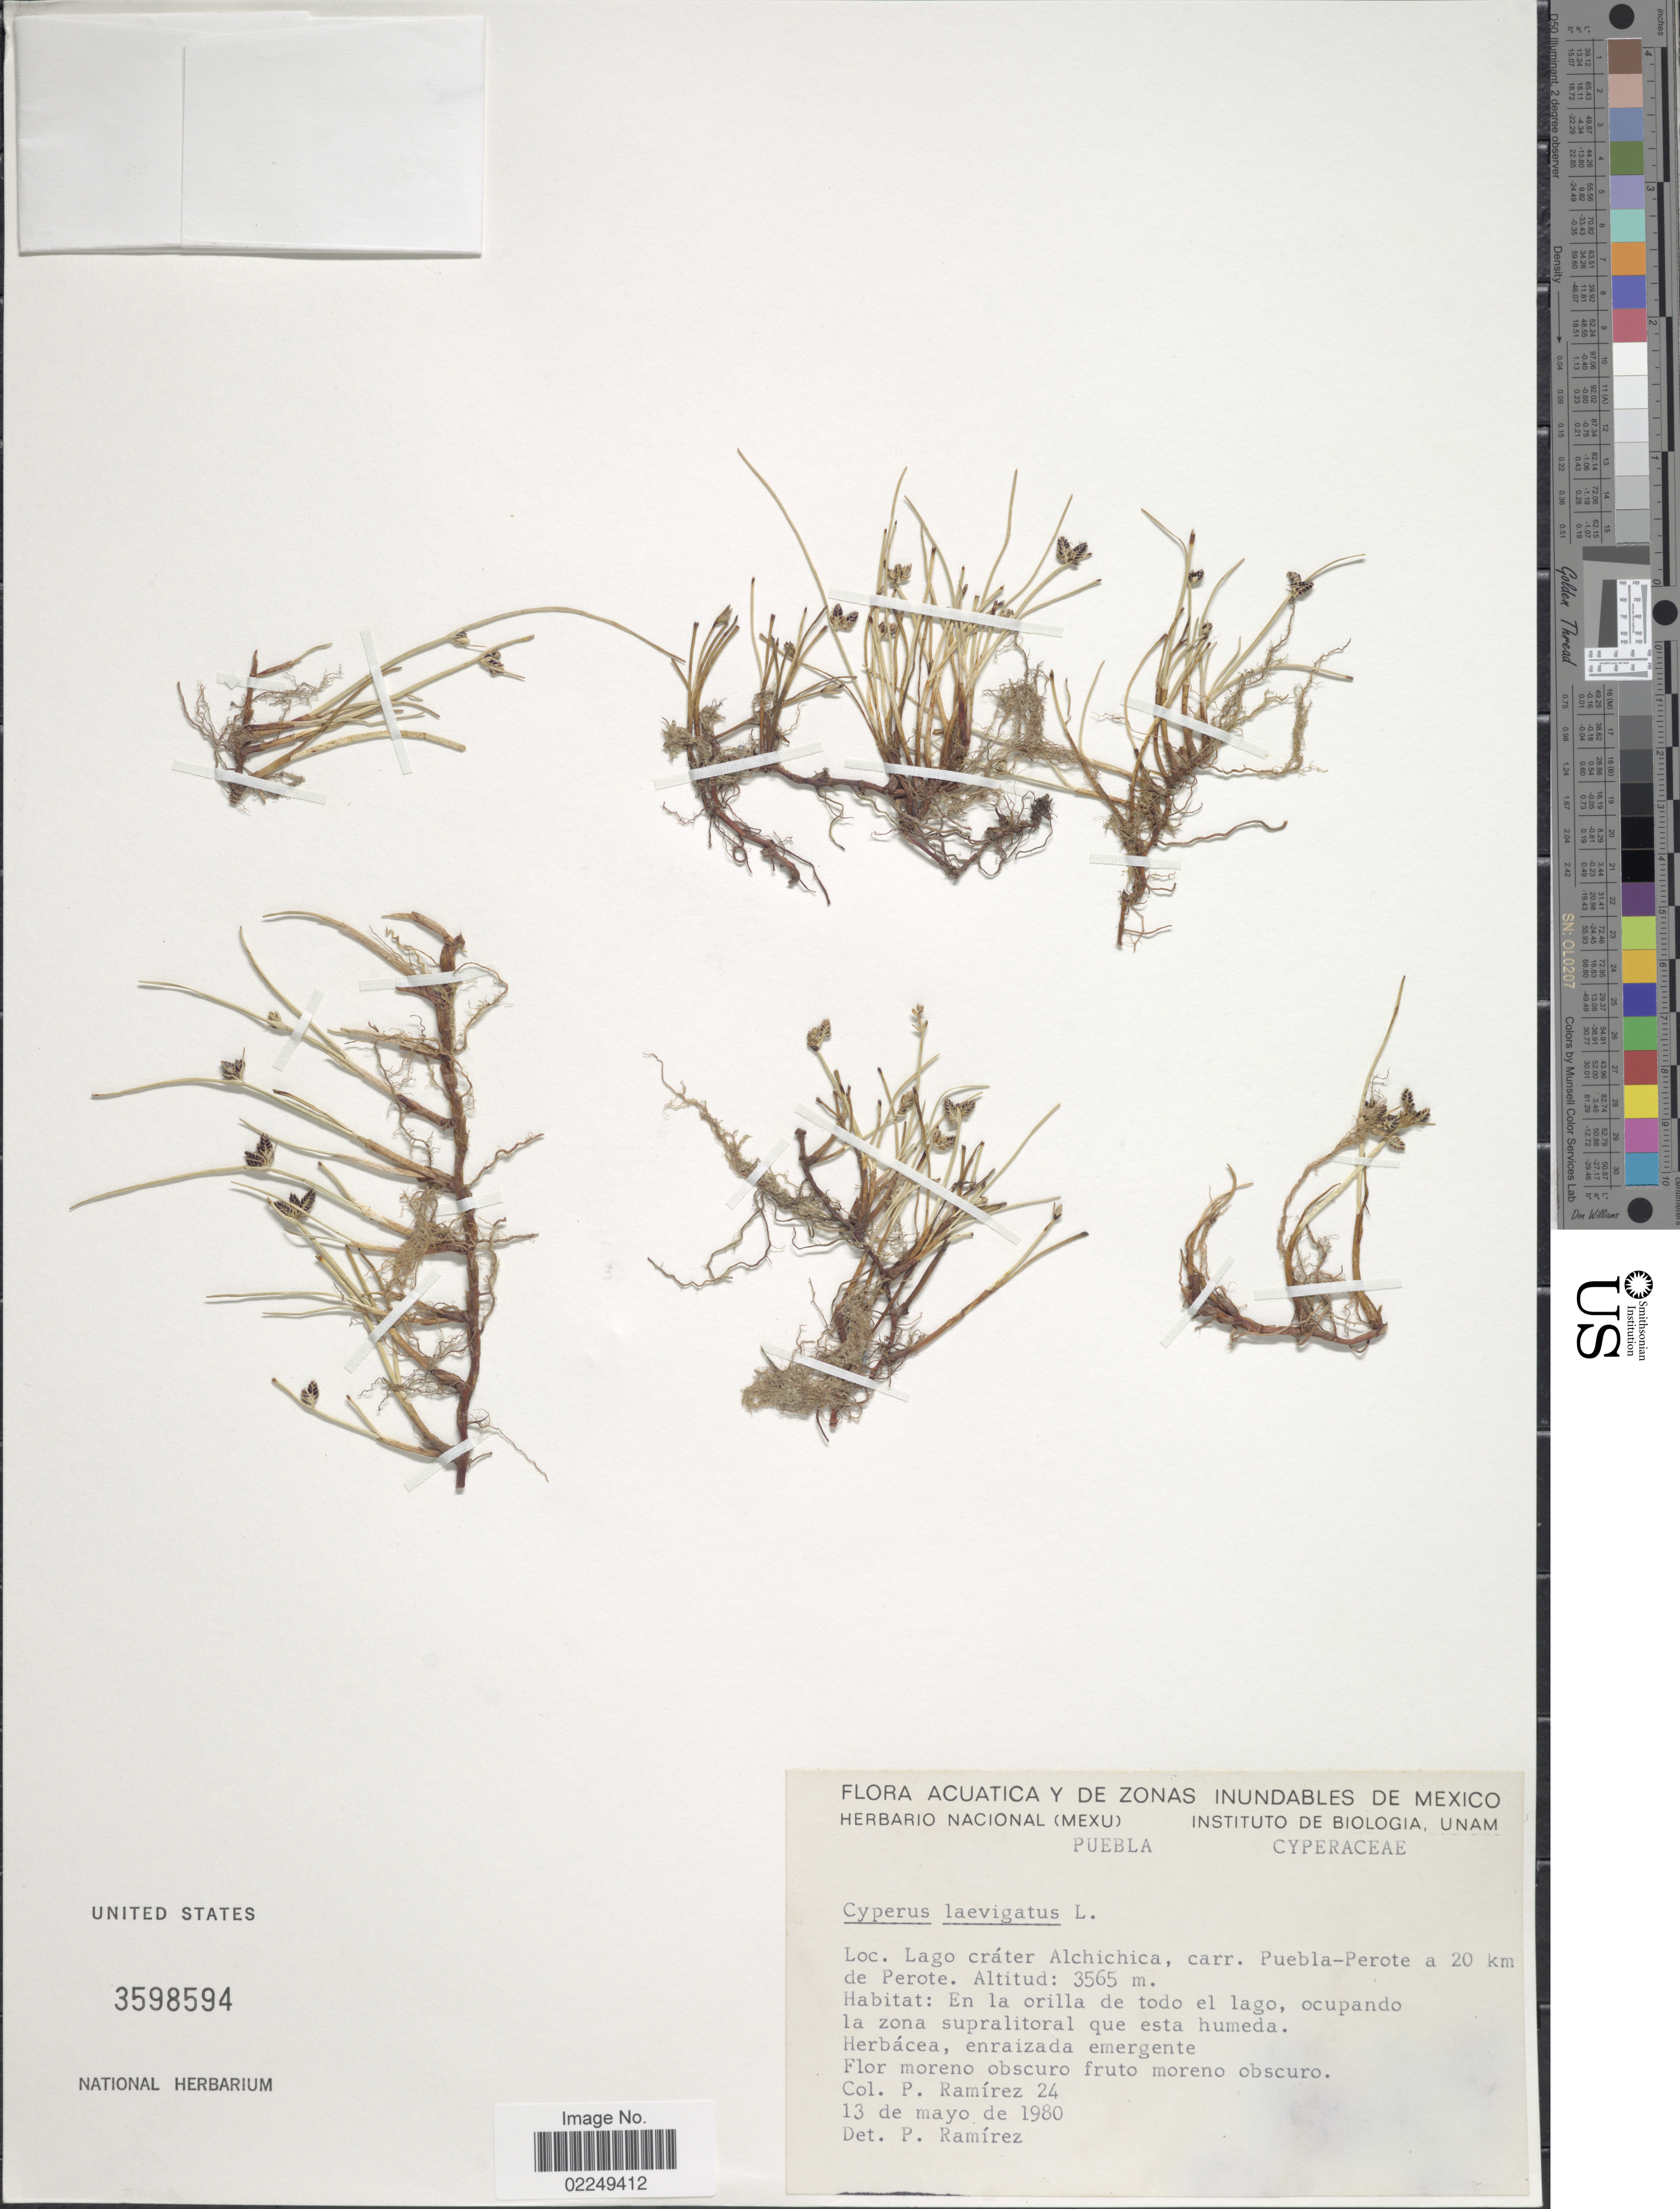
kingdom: Plantae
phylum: Tracheophyta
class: Liliopsida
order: Poales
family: Cyperaceae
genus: Cyperus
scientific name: Cyperus laevigatus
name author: L.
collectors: B. R. Ramirez P.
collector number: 24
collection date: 1980-05-13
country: Mexico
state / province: Puebla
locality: Lago crater Alchichica, carr., Puebla-Perote a 20 km de Perote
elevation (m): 3565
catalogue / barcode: US 3598594